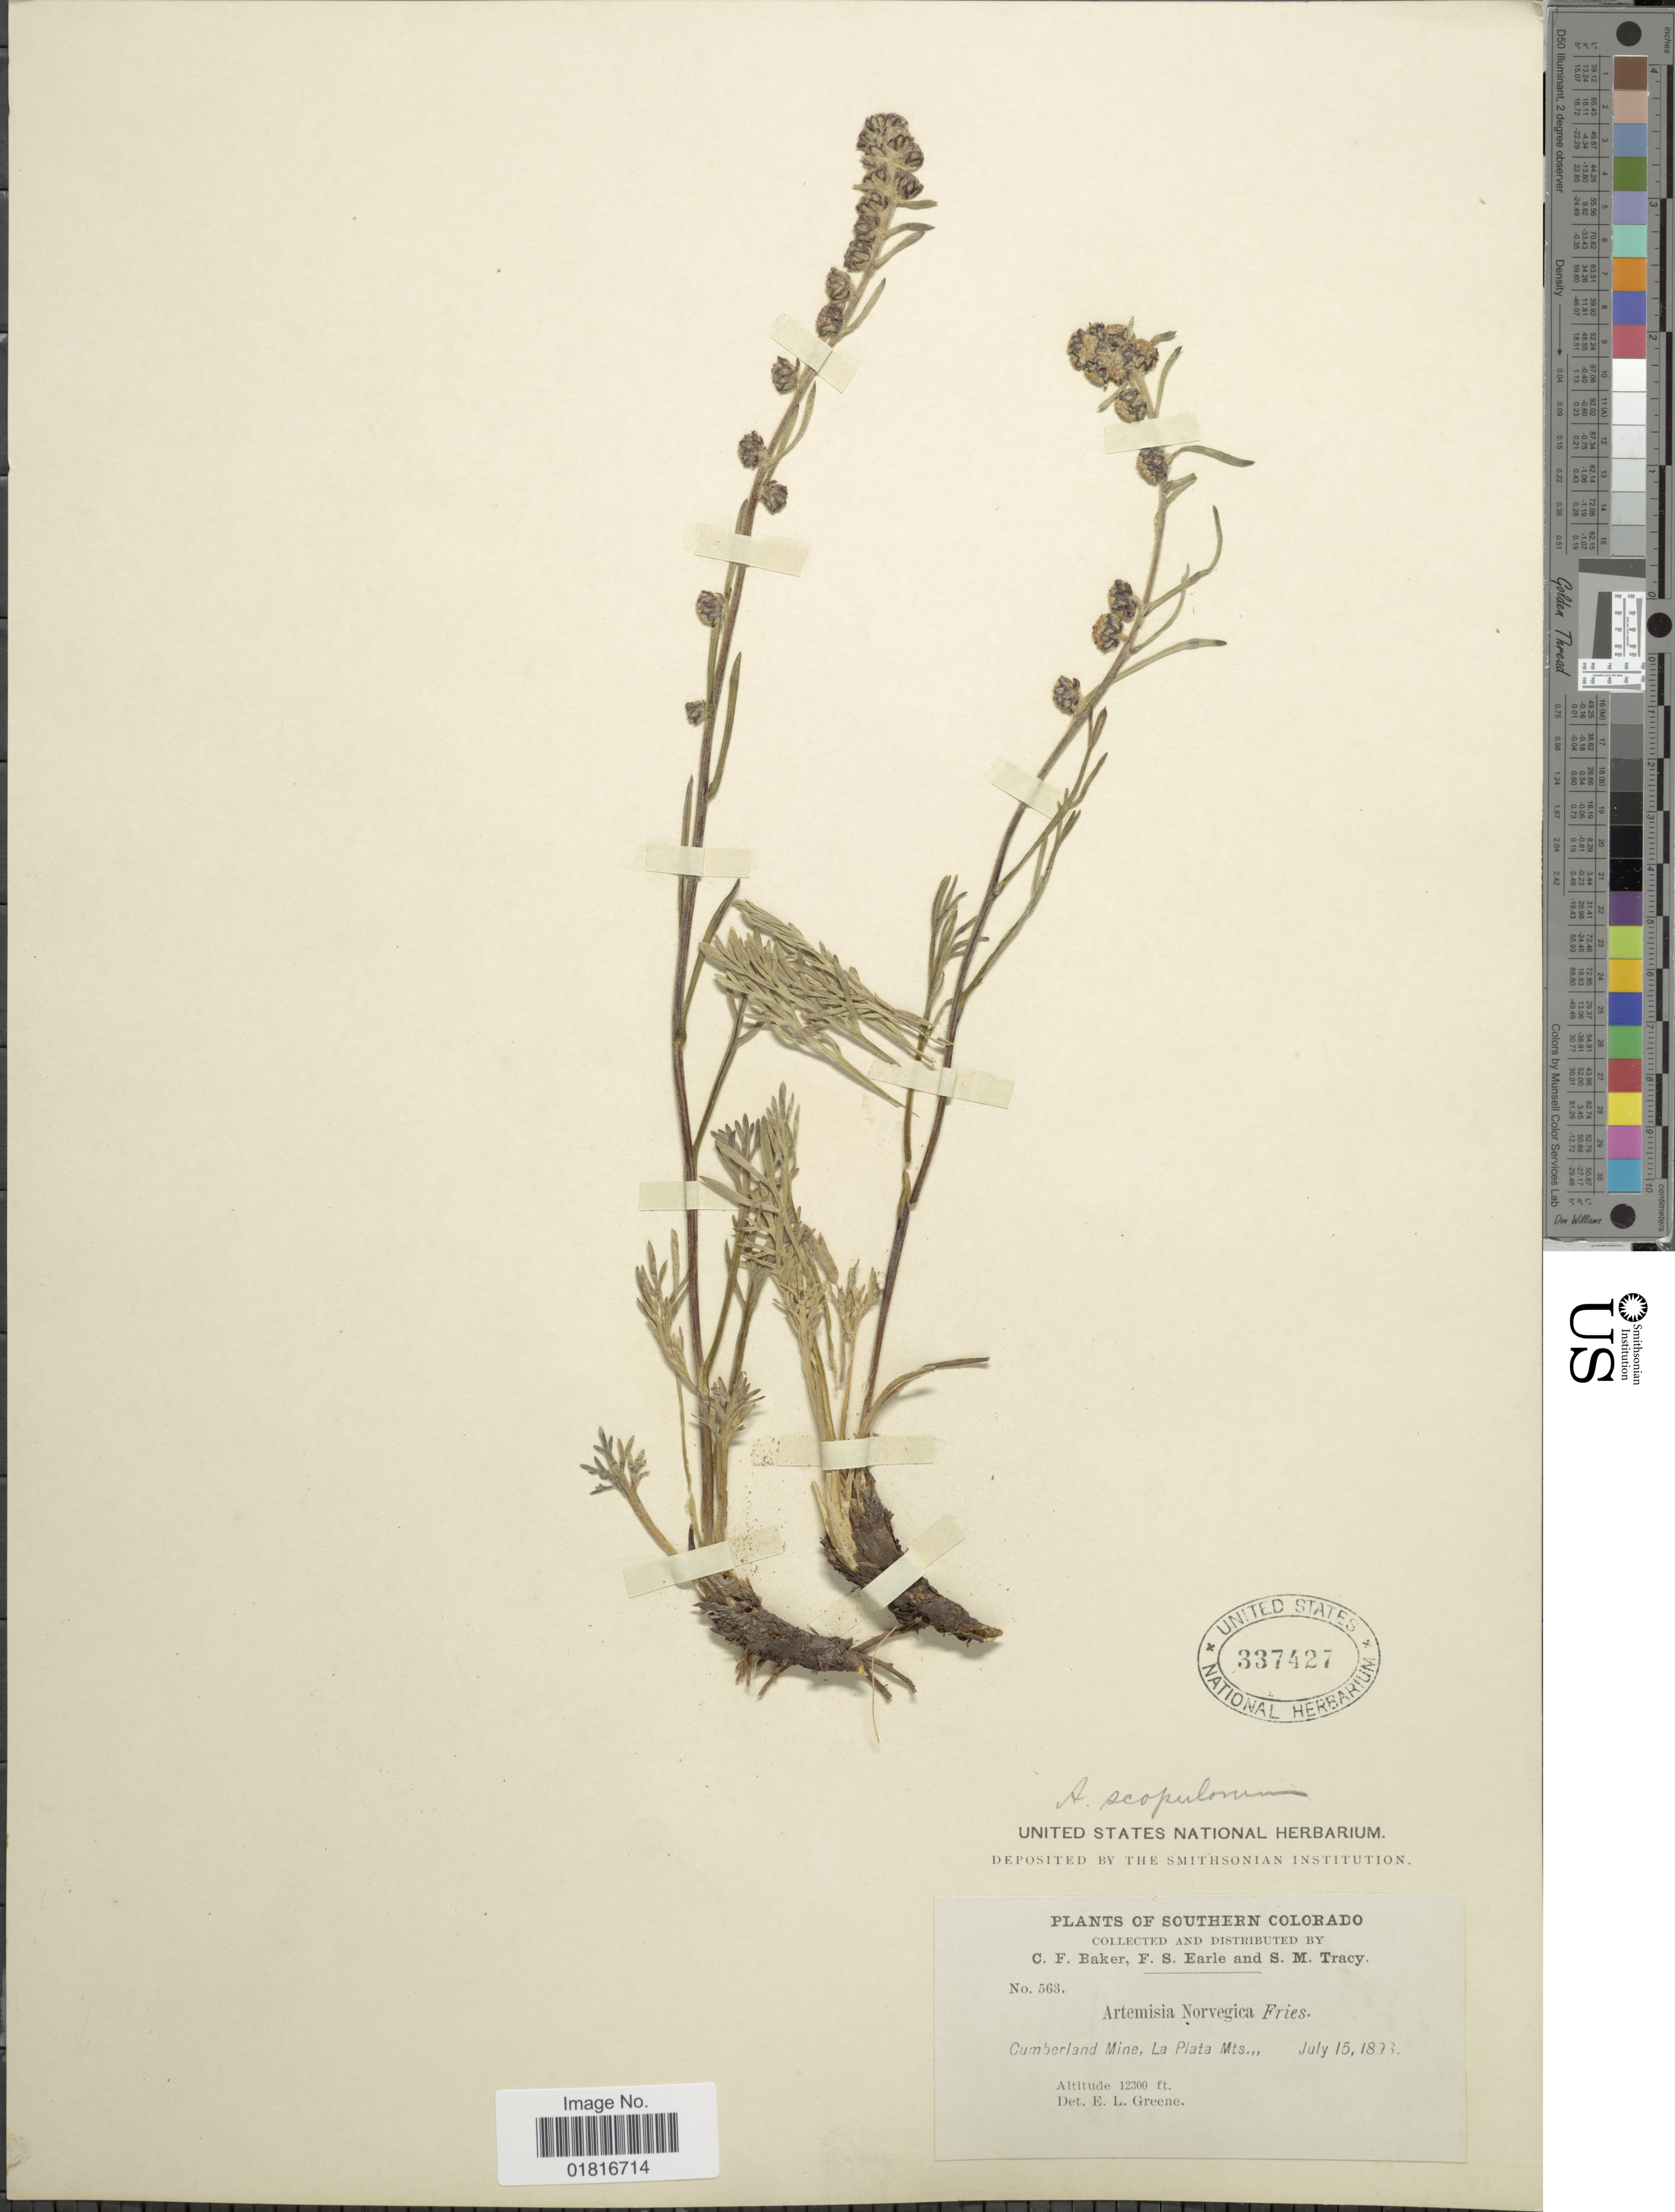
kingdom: Plantae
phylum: Tracheophyta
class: Magnoliopsida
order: Asterales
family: Asteraceae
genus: Artemisia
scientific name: Artemisia scopulorum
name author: A. Gray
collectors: C. F. Baker, F. S. Earle & S. M. Tracy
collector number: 563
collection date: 1898-07-15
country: United States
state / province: Colorado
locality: Southern Colorado, Cumberland Mine, La Plata Mts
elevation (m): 3749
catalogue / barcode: US 337427